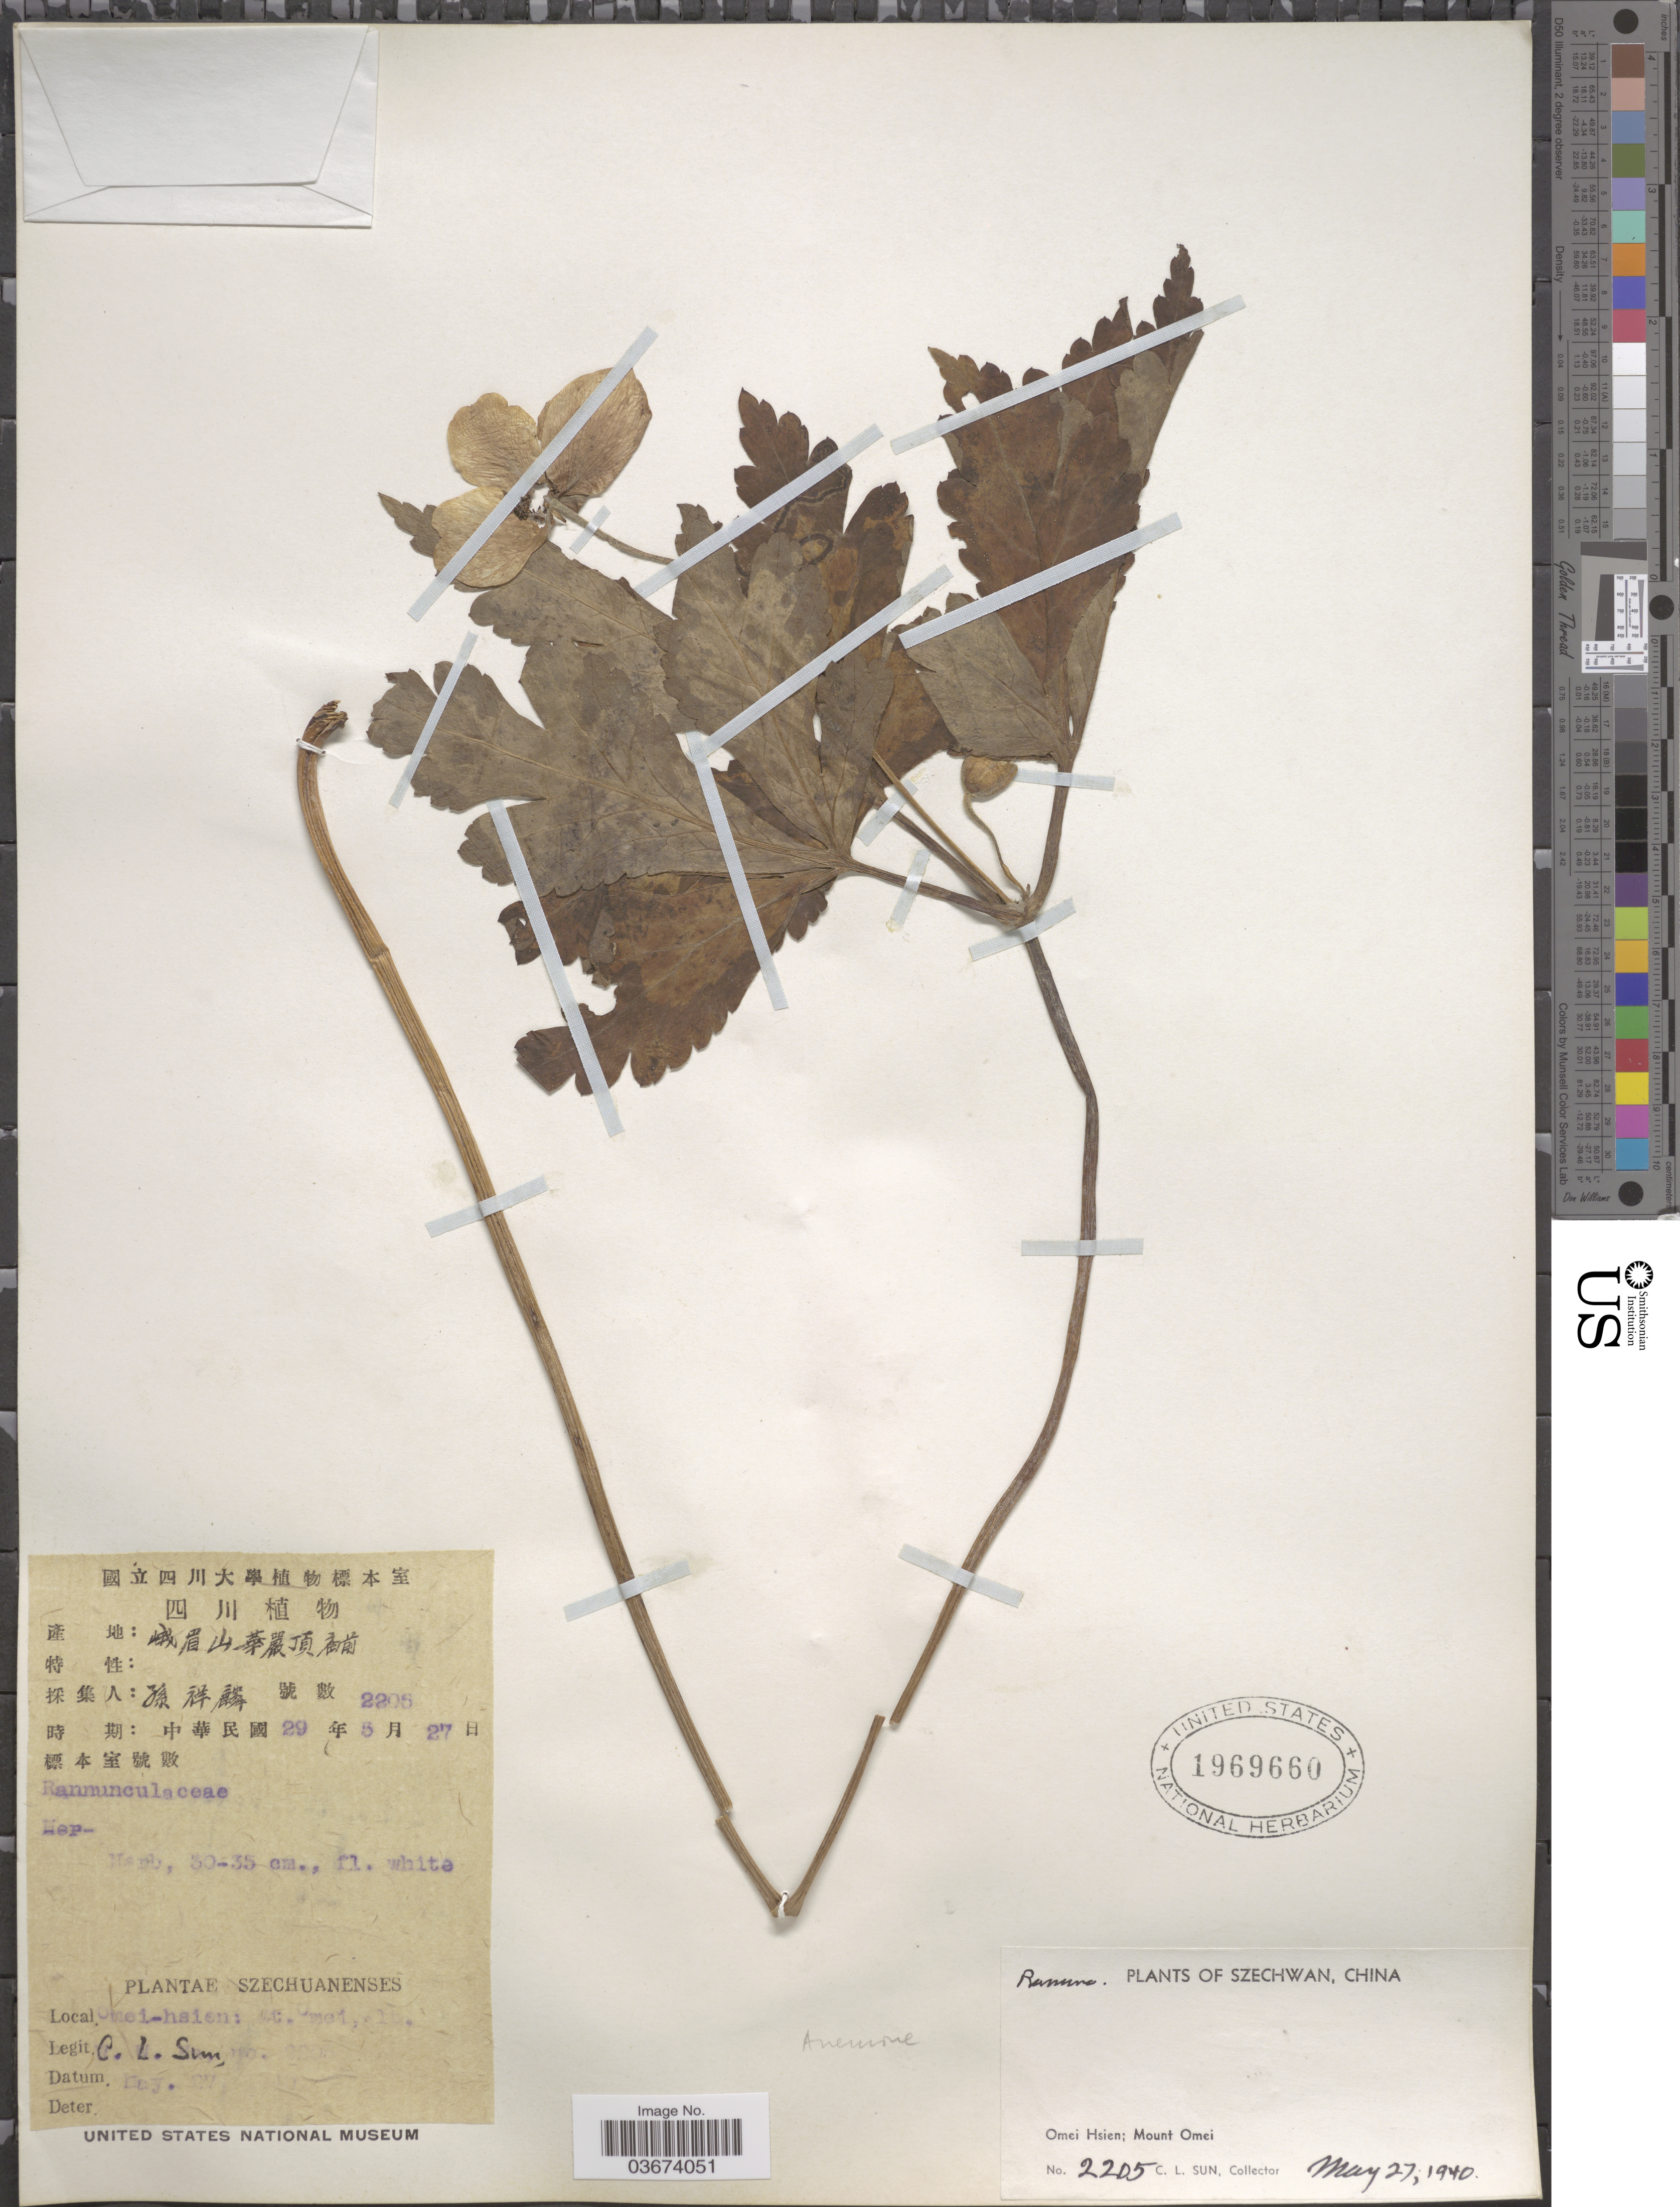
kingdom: Plantae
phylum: Tracheophyta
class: Magnoliopsida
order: Ranunculales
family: Ranunculaceae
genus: Anemone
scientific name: Anemone sp.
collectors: C. Sun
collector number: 2205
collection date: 1940-05-27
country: China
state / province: Sichuan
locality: Szechwan. Omei Hsien; Mount Omei.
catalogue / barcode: US 1969660